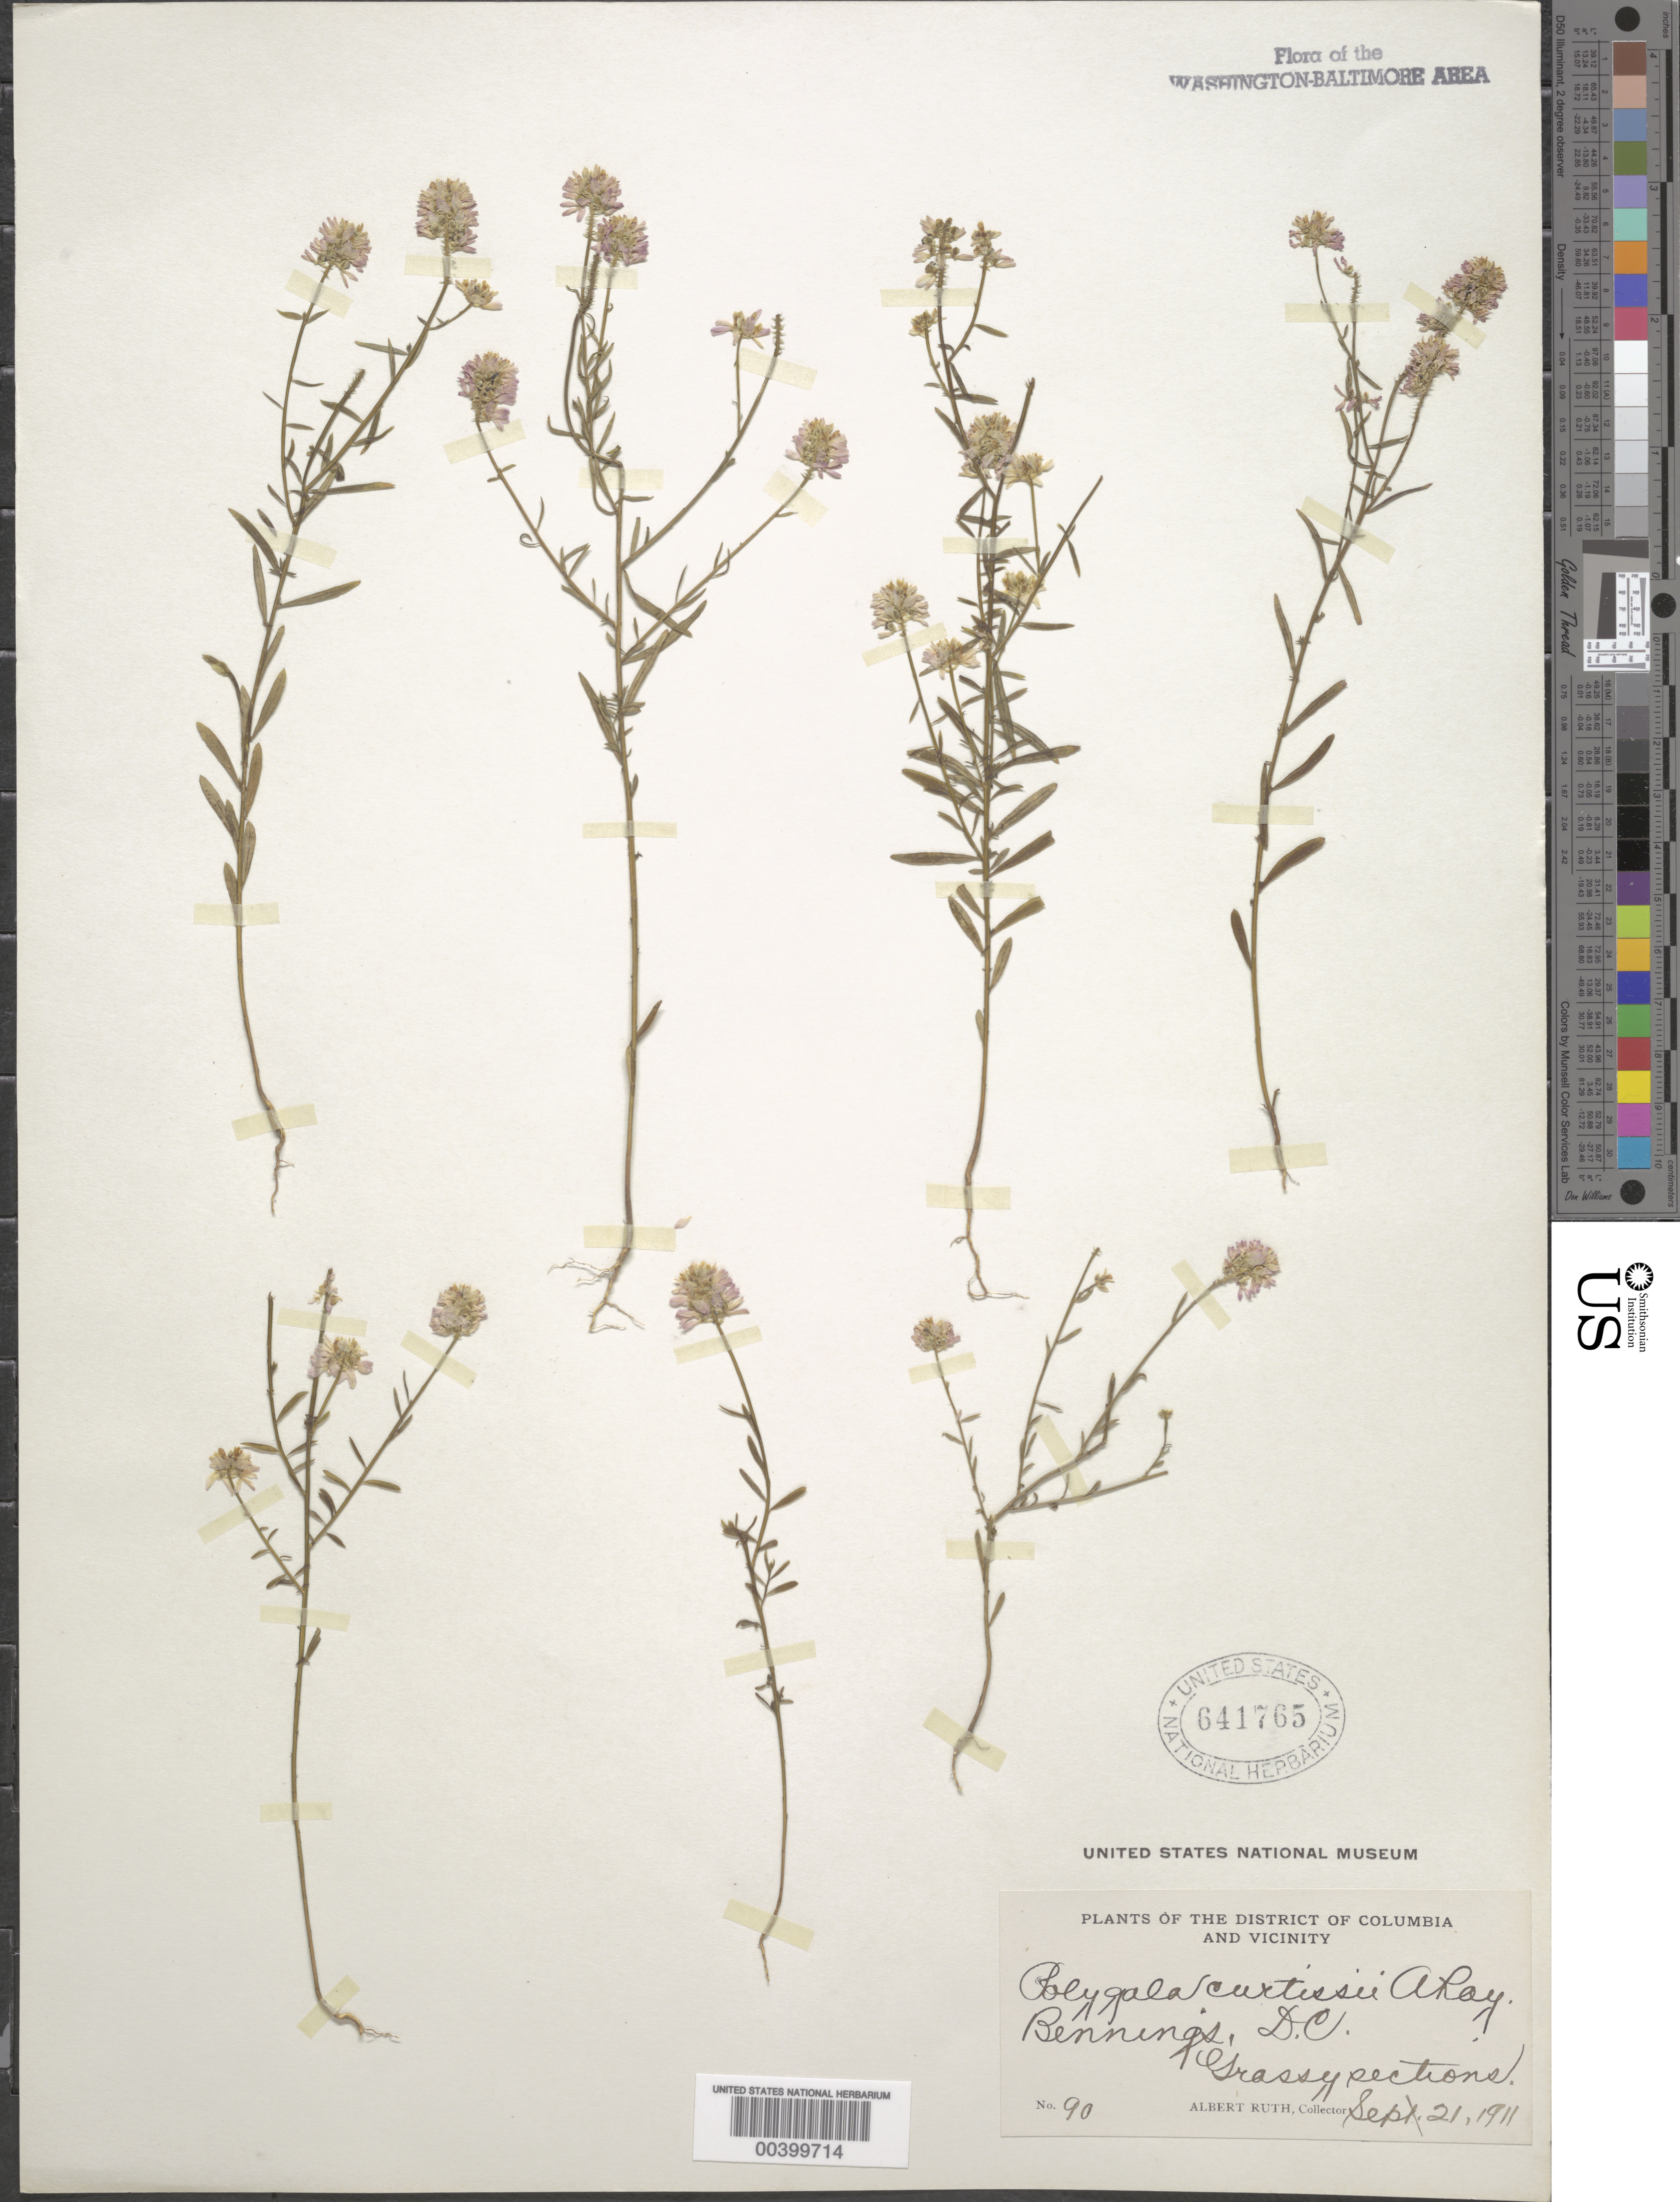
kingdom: Plantae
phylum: Tracheophyta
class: Magnoliopsida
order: Fabales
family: Polygalaceae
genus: Polygala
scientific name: Polygala curtissii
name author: A. Gray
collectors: A. Ruth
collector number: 90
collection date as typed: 21 Sep 1911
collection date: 1911-09-21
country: United States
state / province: District of Columbia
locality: Bennings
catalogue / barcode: US 641765